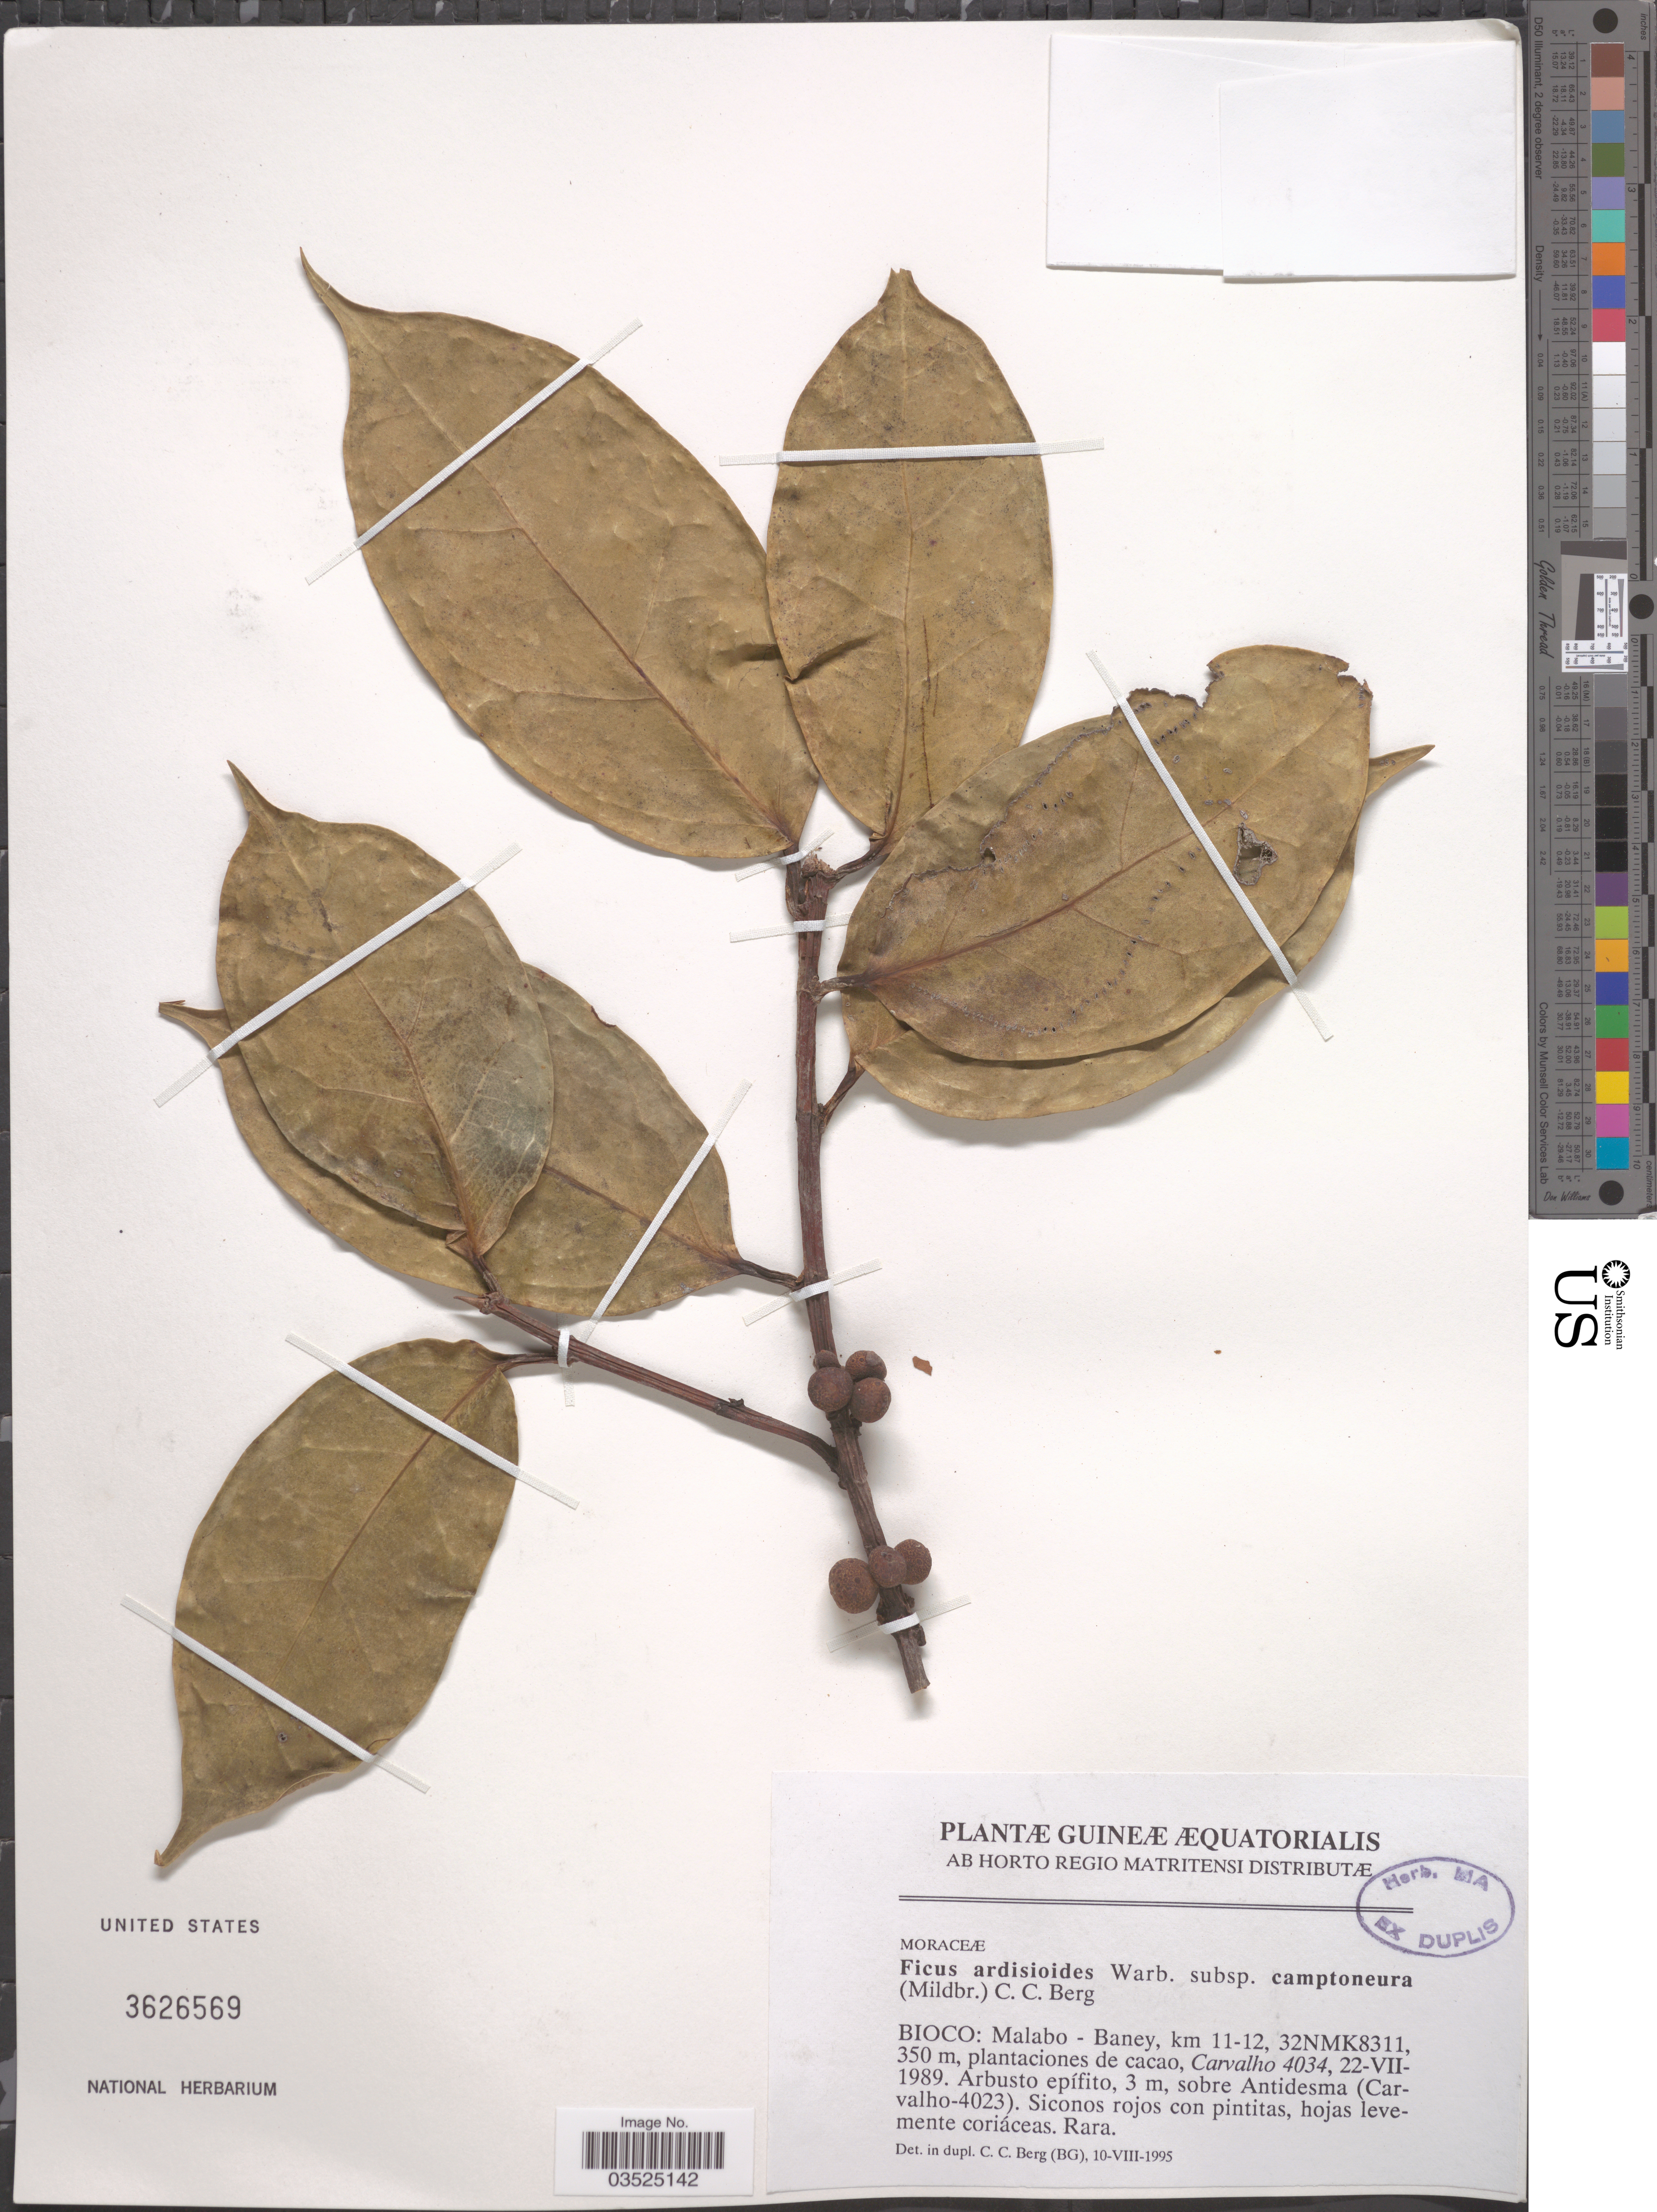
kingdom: Plantae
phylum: Tracheophyta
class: Magnoliopsida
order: Rosales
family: Moraceae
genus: Ficus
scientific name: Ficus ardisioides subsp. camptoneura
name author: (Mildbr.) C.C. Berg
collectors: Carvalho, --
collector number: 4034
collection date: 1989-07-22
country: Equatorial Guinea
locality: Guineae Aequatorialis. Bioco: Malabo - Baney, km 11-12, 32NMK8311, plantaciones de cacao.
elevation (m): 350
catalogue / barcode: US 3626569